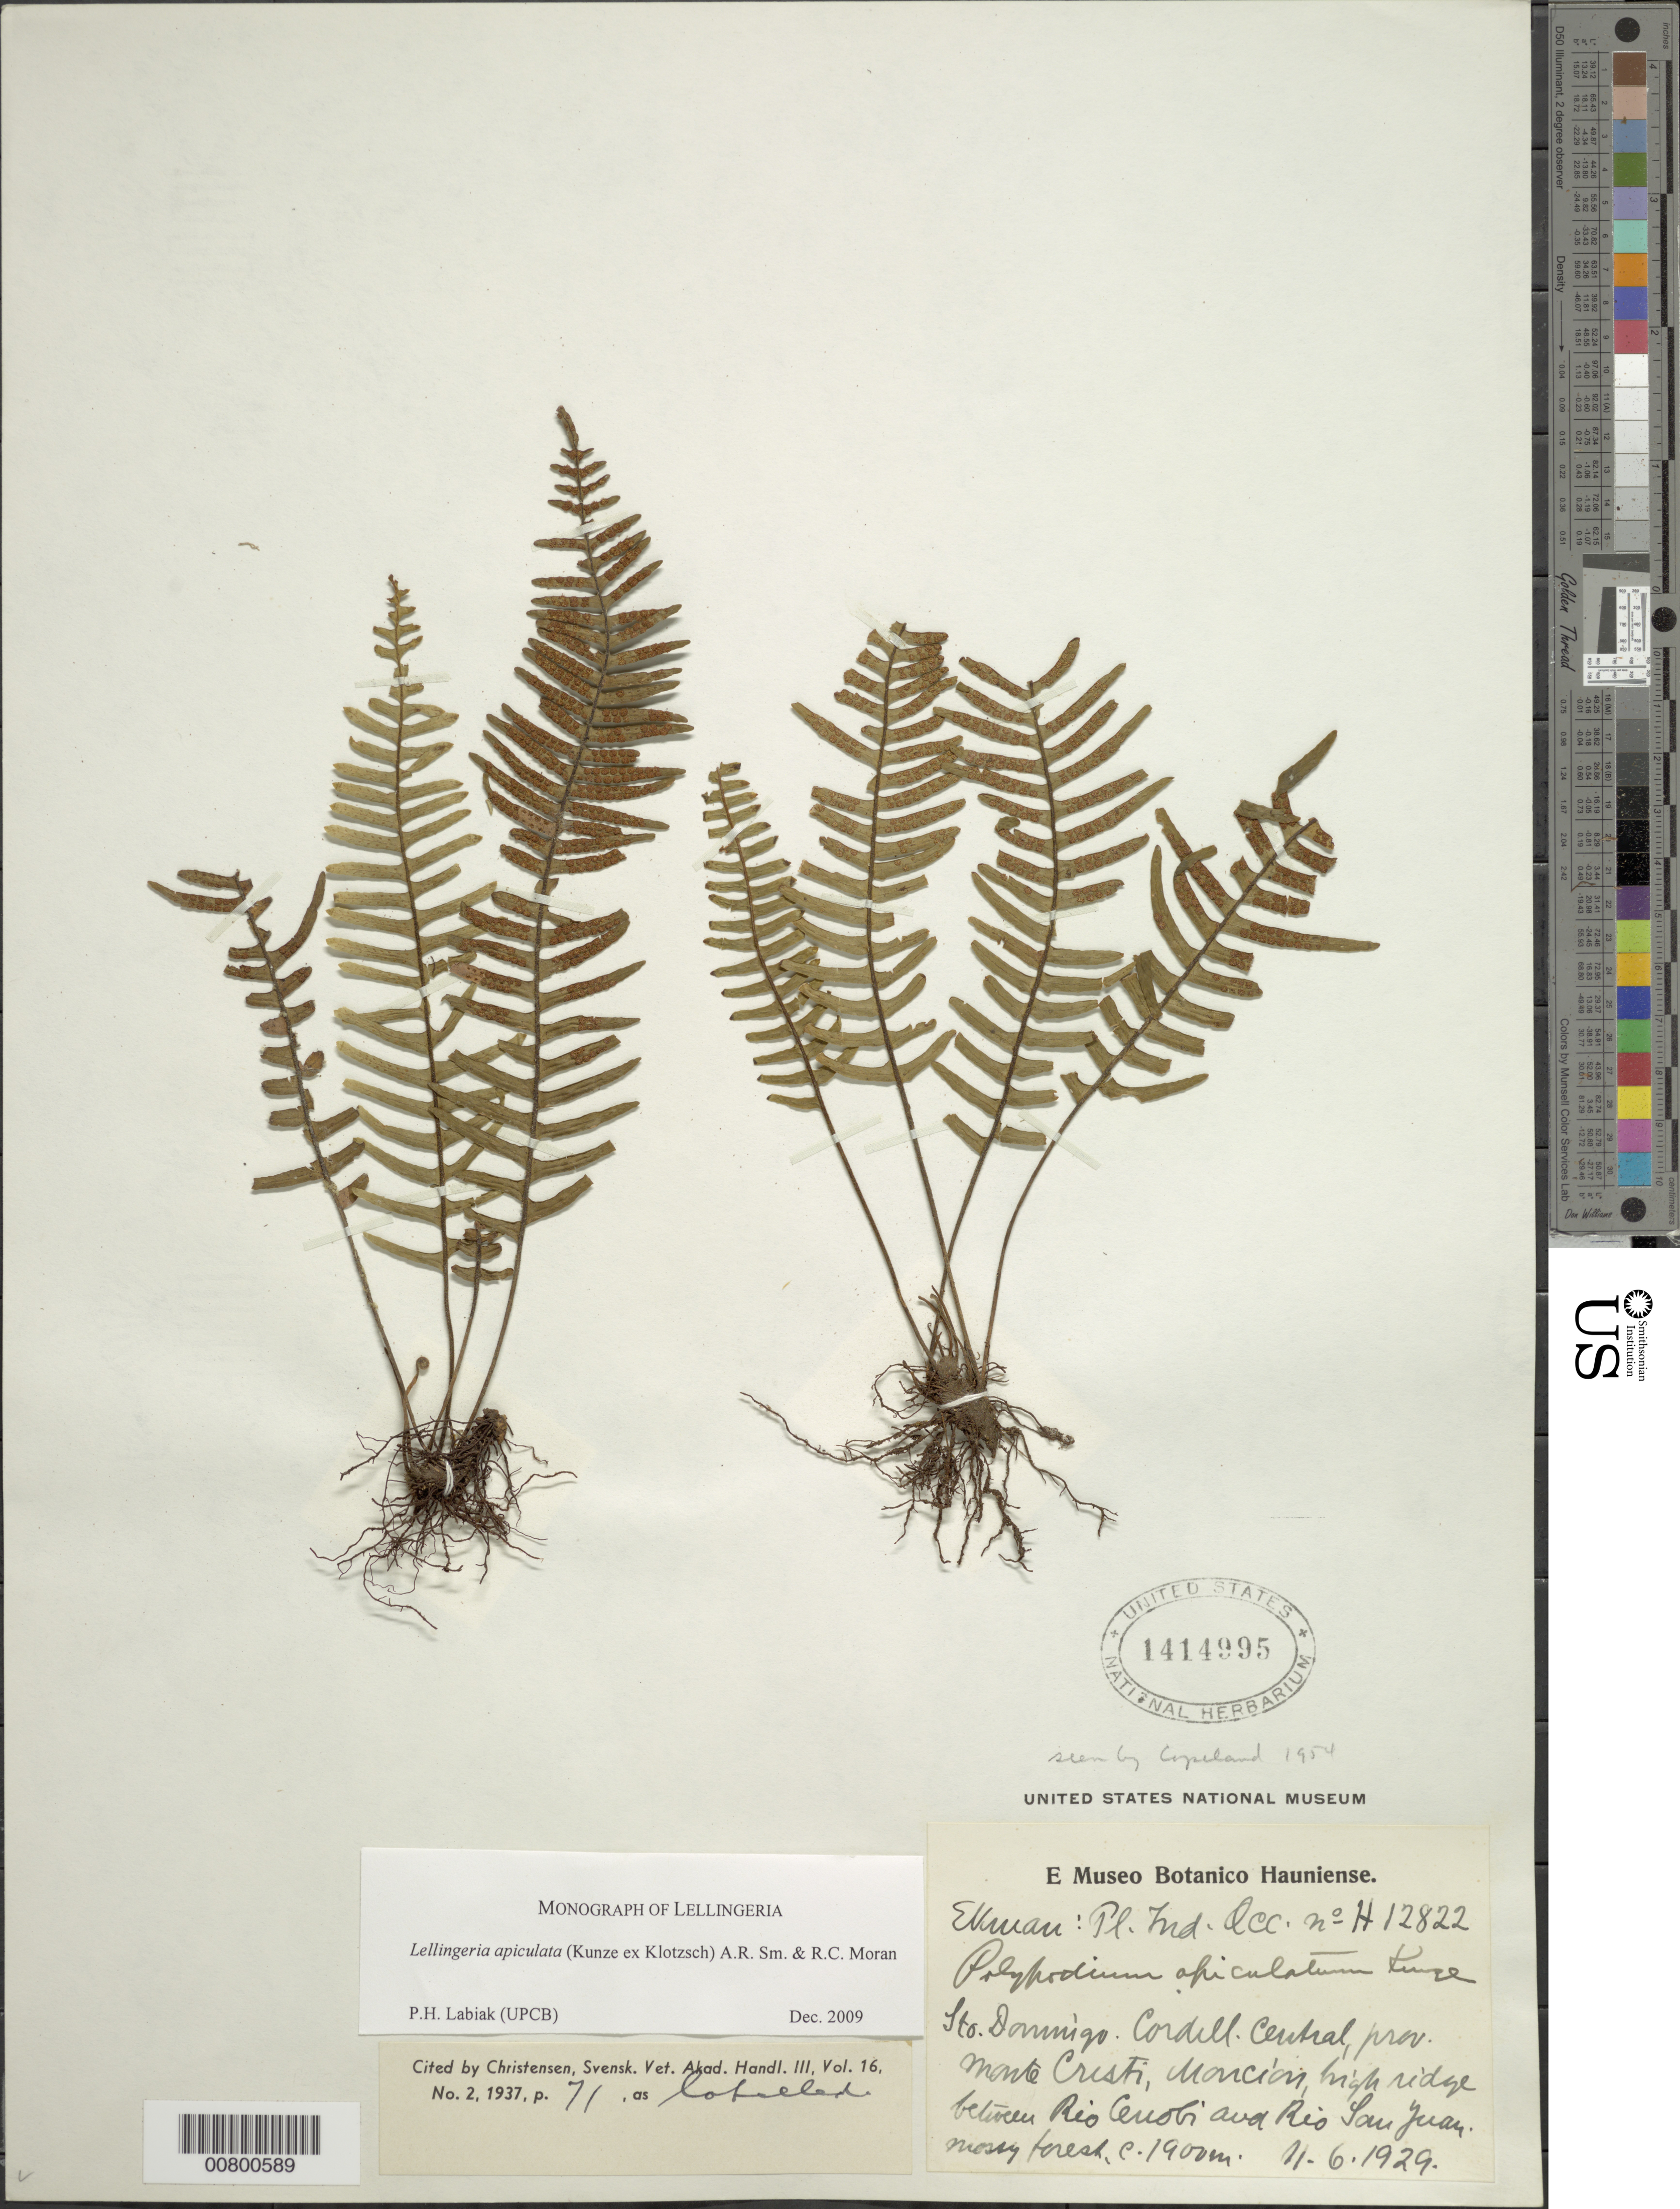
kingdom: Plantae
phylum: Tracheophyta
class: Polypodiopsida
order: Polypodiales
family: Polypodiaceae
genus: Lellingeria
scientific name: Lellingeria apiculata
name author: (Kunze ex Klotzsch) A.R. Sm. & R.C. Moran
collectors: E. L. Ekman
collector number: H 12822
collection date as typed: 11 Jun 1929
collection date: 1929-06-11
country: Dominican Republic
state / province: Monte Cristi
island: Hispaniola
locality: Cordillera Central, Monción, between Rio Cenobi and Rio San Juan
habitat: High ridge, mossy forest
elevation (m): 1900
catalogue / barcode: US 1414995